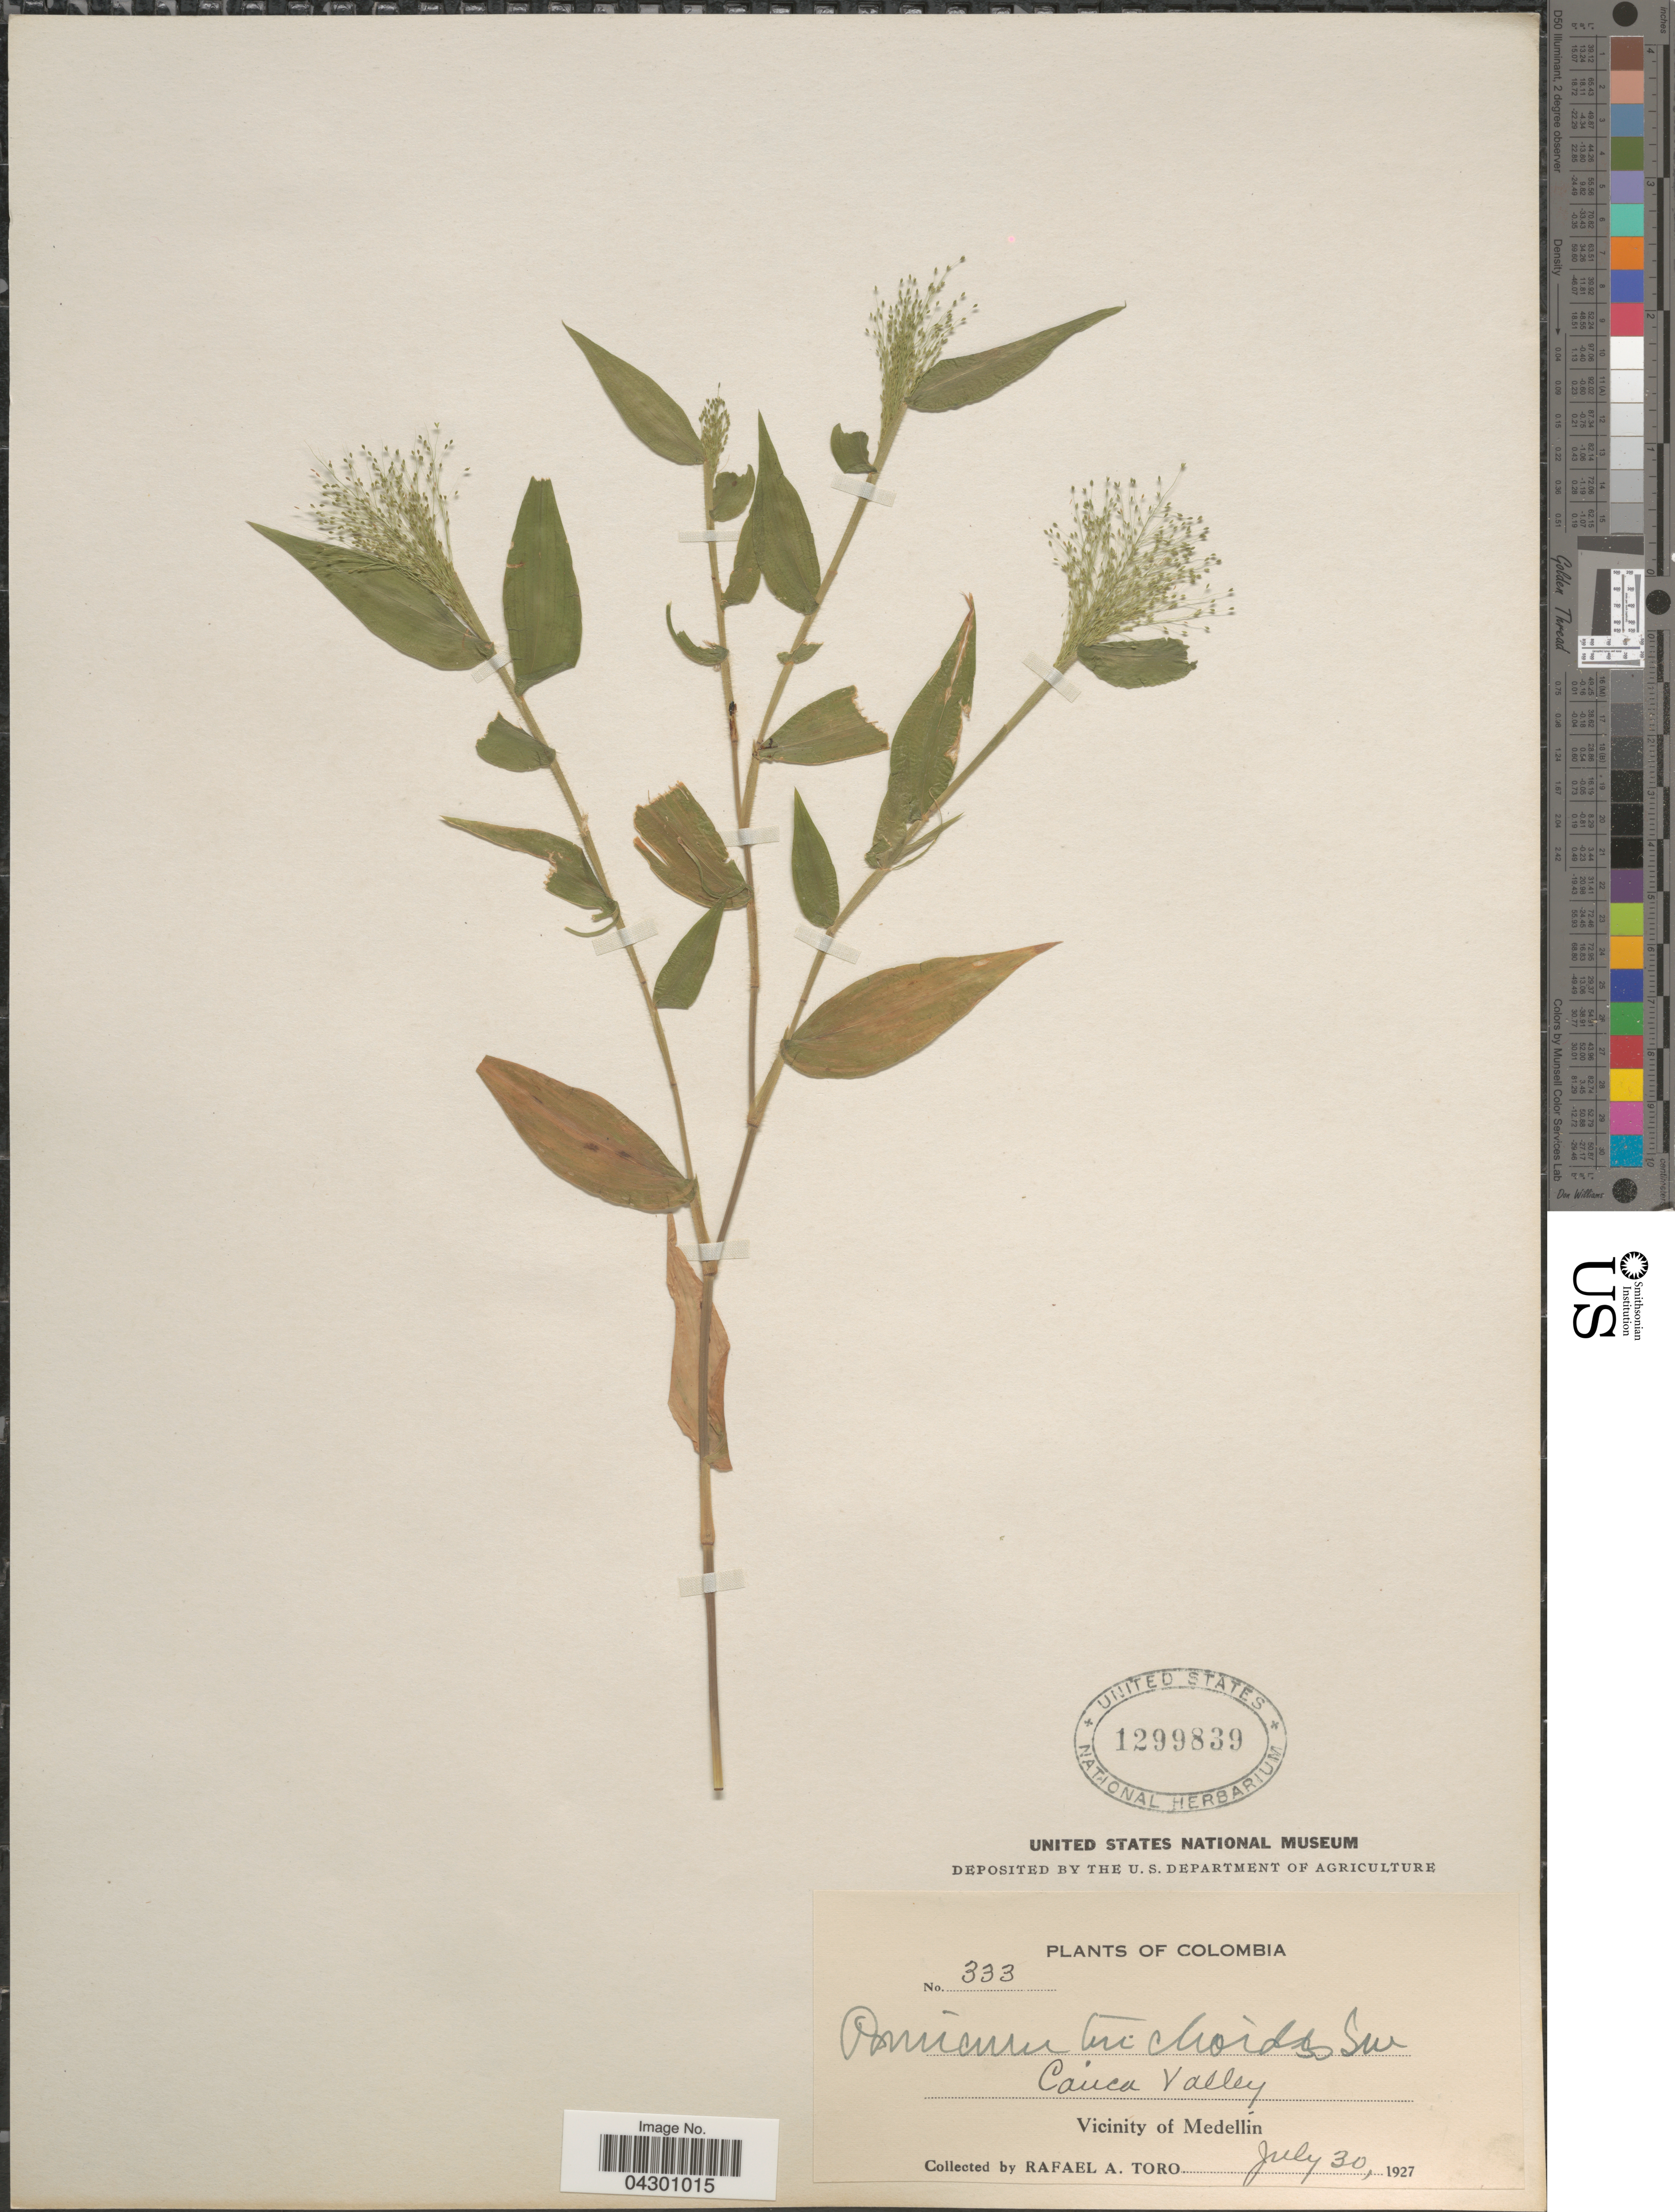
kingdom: Plantae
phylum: Tracheophyta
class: Liliopsida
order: Poales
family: Poaceae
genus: Panicum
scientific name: Panicum trichoides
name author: Sw.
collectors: R. A. Toro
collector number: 333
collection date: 1927-07-30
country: Colombia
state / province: Valle del Cauca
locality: Cauca Valley. Vicinity of Medellín.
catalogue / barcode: US 1299839